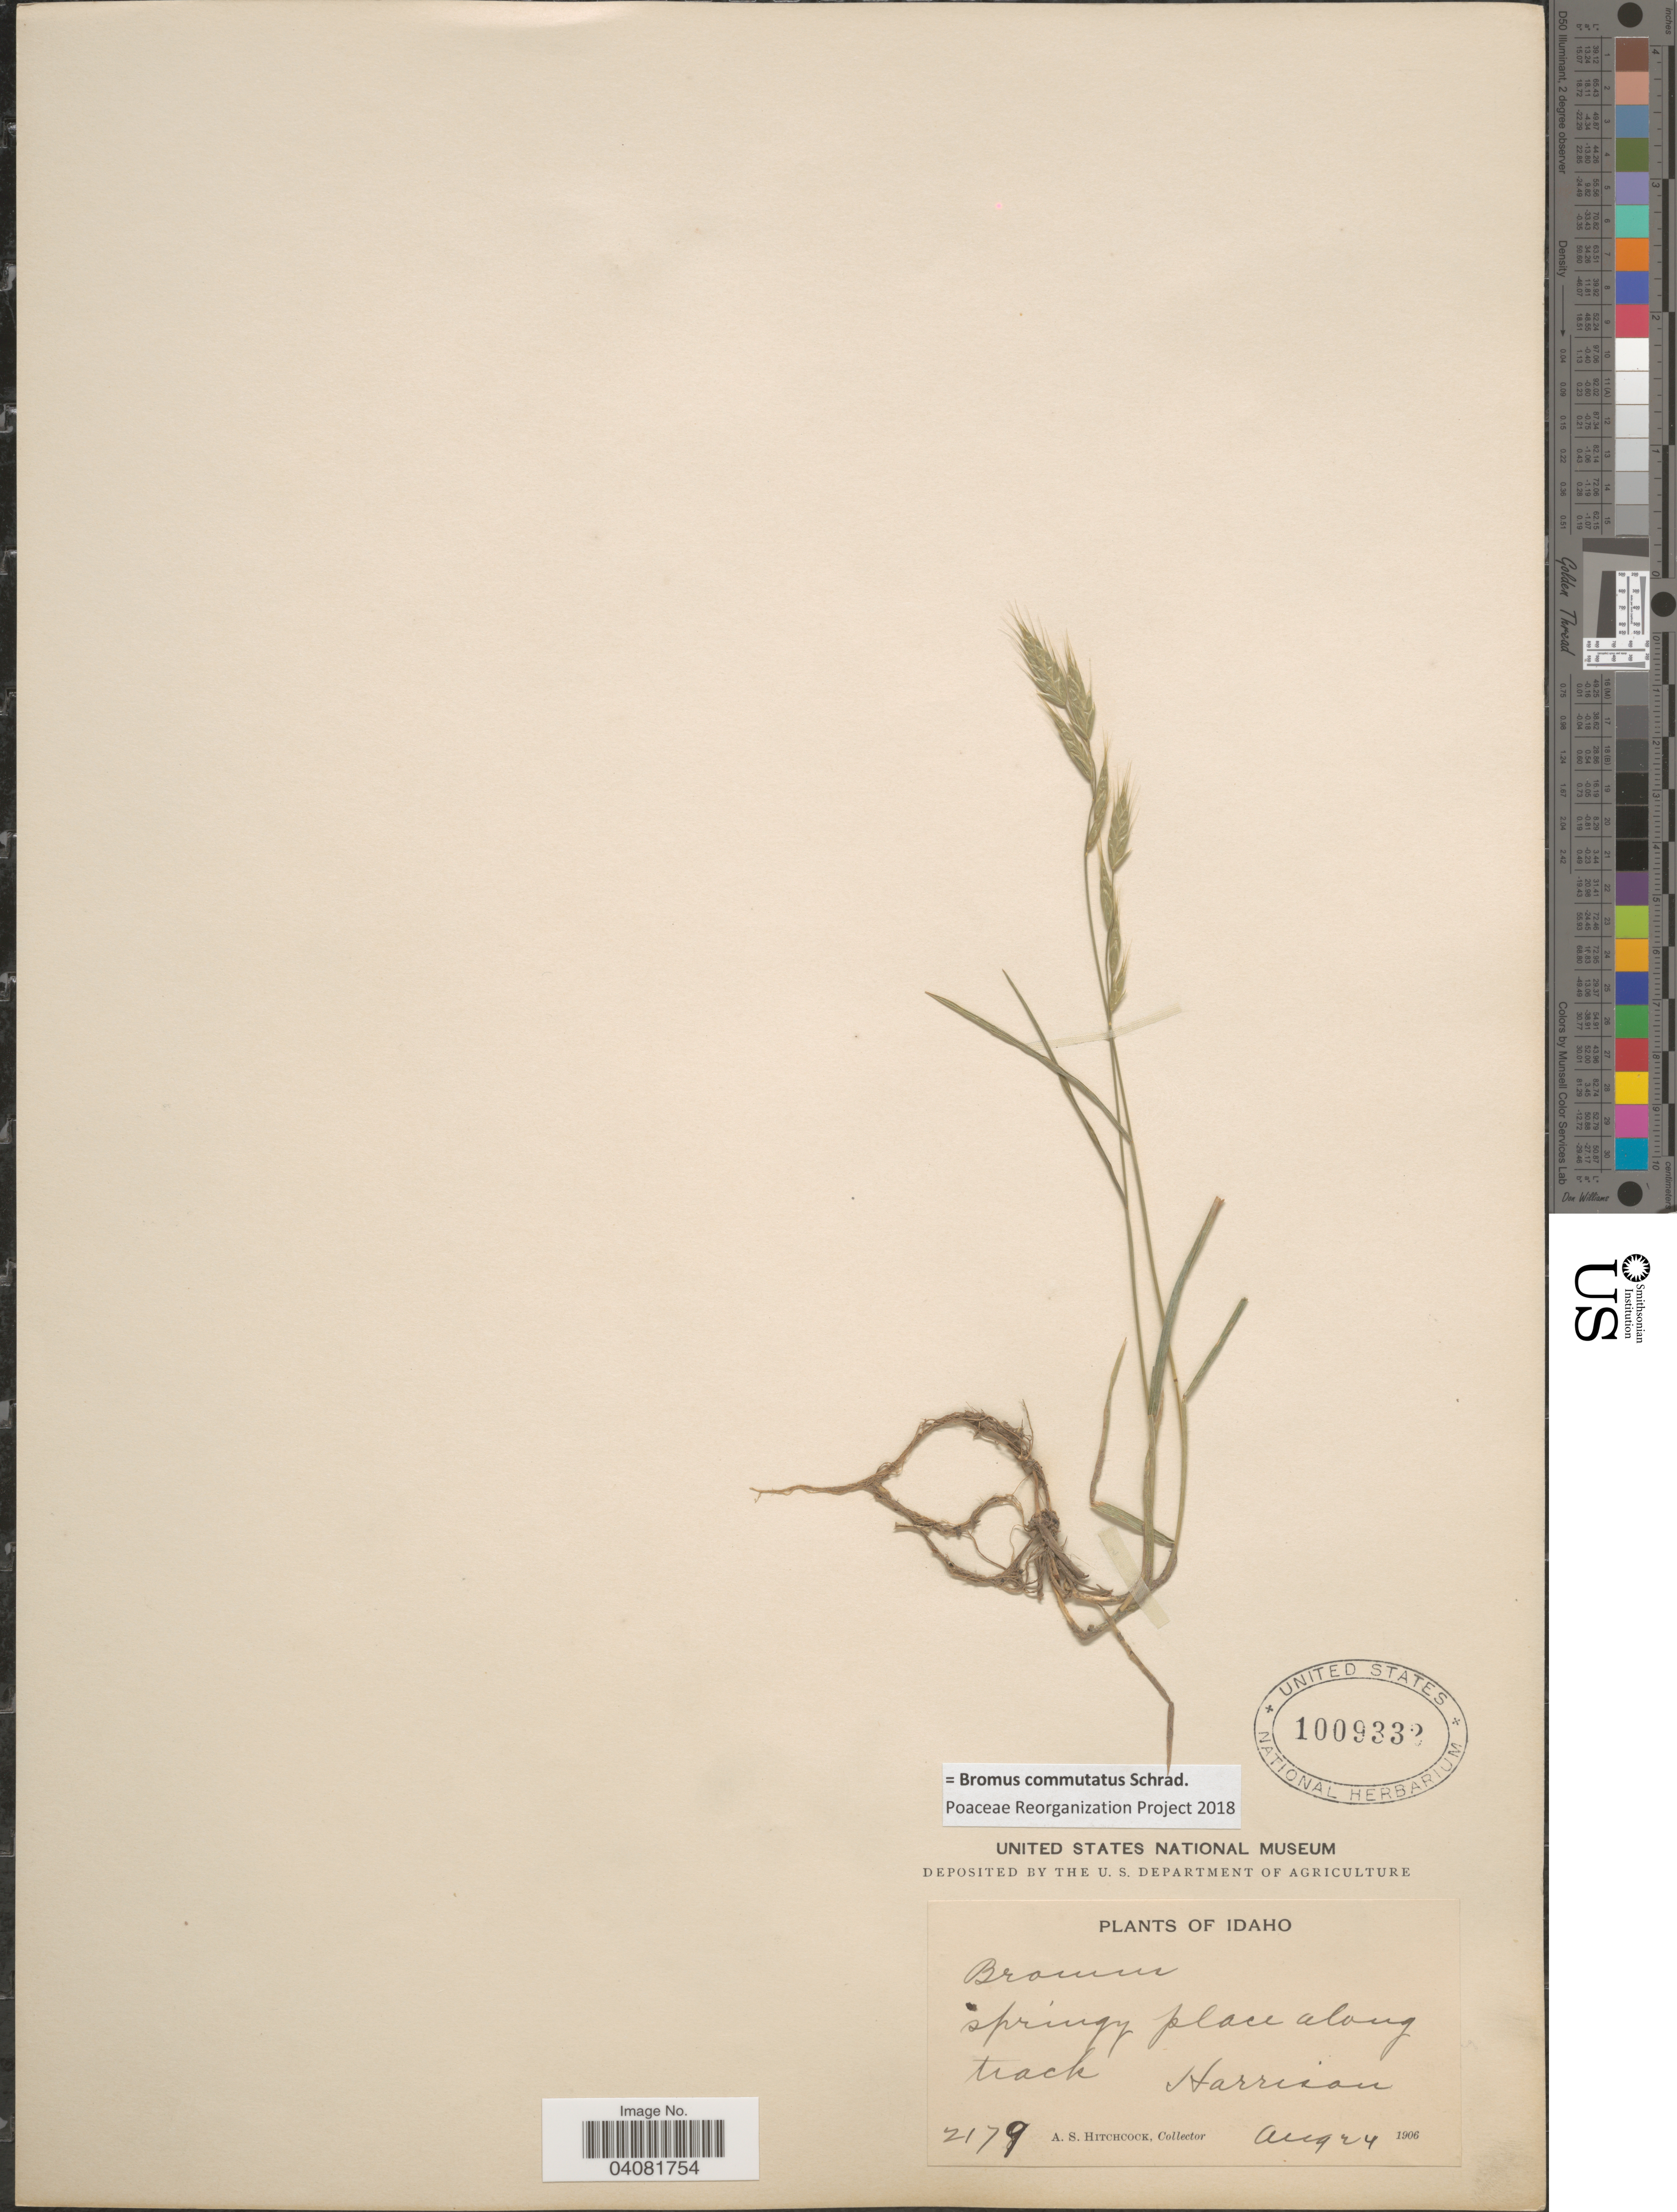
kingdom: Plantae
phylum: Tracheophyta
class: Liliopsida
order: Poales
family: Poaceae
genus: Bromus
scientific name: Bromus commutatus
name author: Schrad.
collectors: A. S. Hitchcock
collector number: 2179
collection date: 1906-08-24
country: United States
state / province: Idaho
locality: Springy place along track. Harrison.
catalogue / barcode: US 1009332